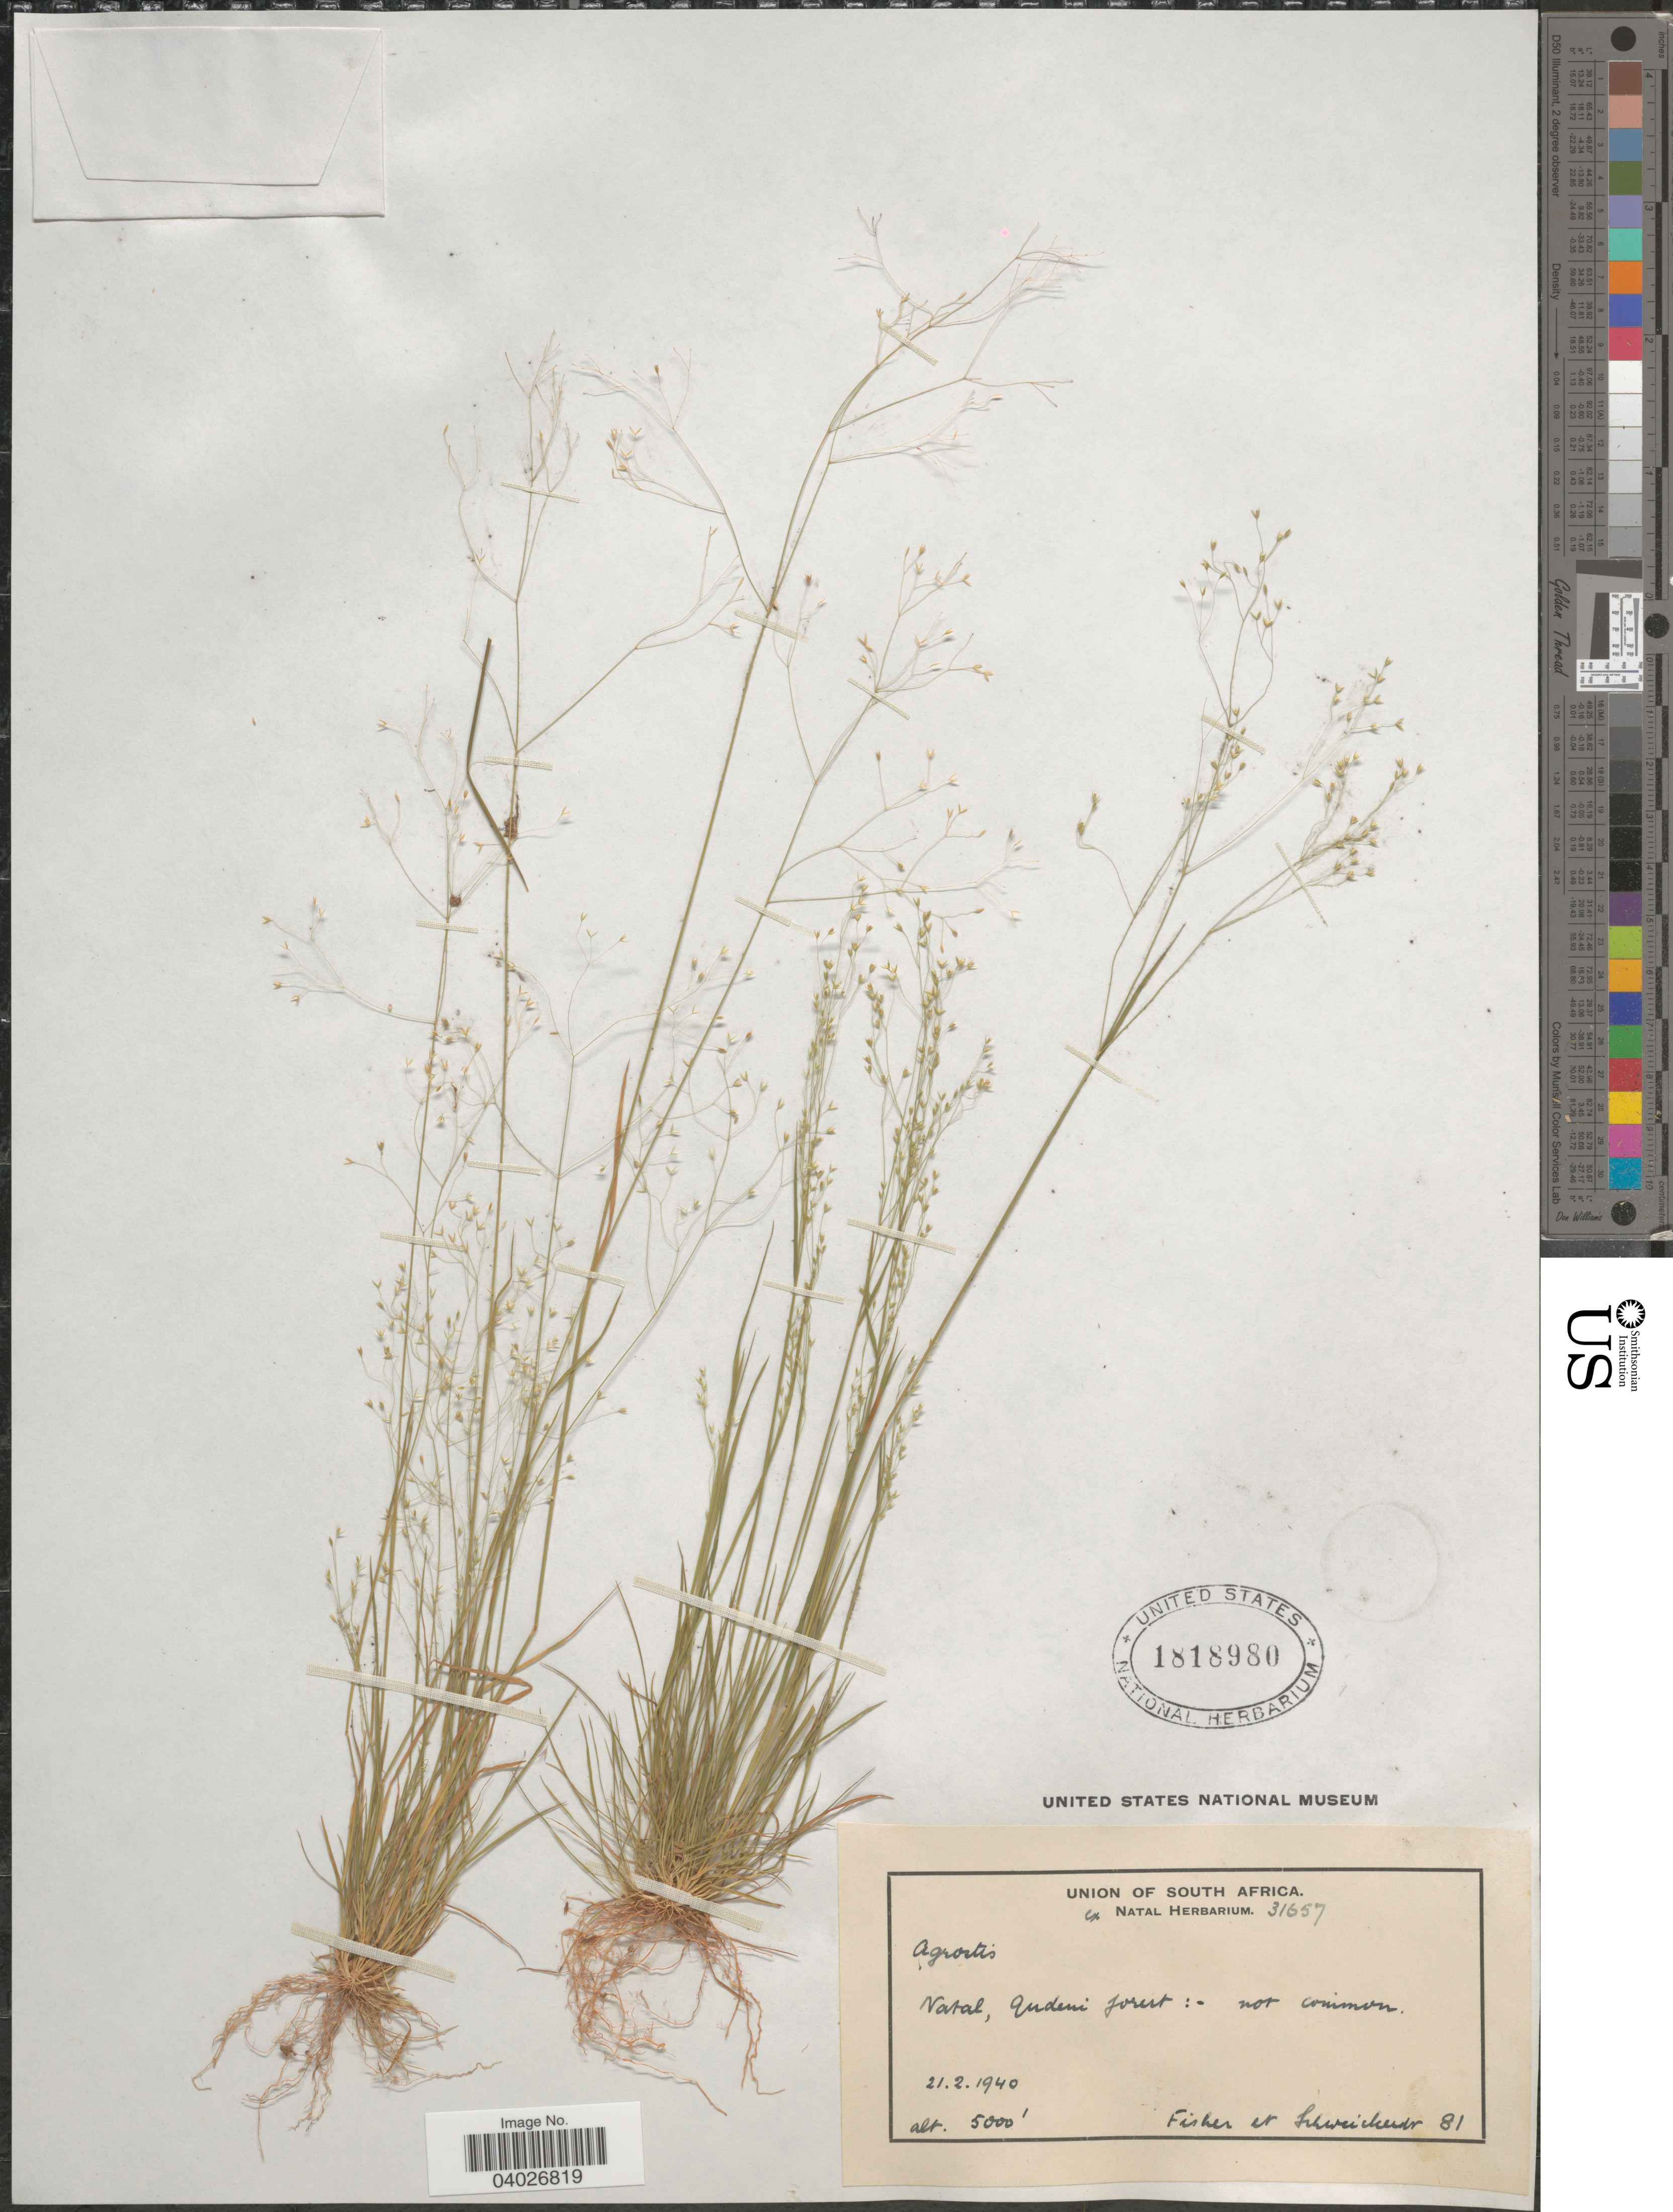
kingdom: Plantae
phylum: Tracheophyta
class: Liliopsida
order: Poales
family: Poaceae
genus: Agrostis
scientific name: Agrostis sp.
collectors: -- Fisher & -. Schweickerdt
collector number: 81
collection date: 1940-02-21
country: South Africa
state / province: KwaZulu-Natal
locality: Natal, Qudeni forest.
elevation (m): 1524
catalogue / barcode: US 1818980